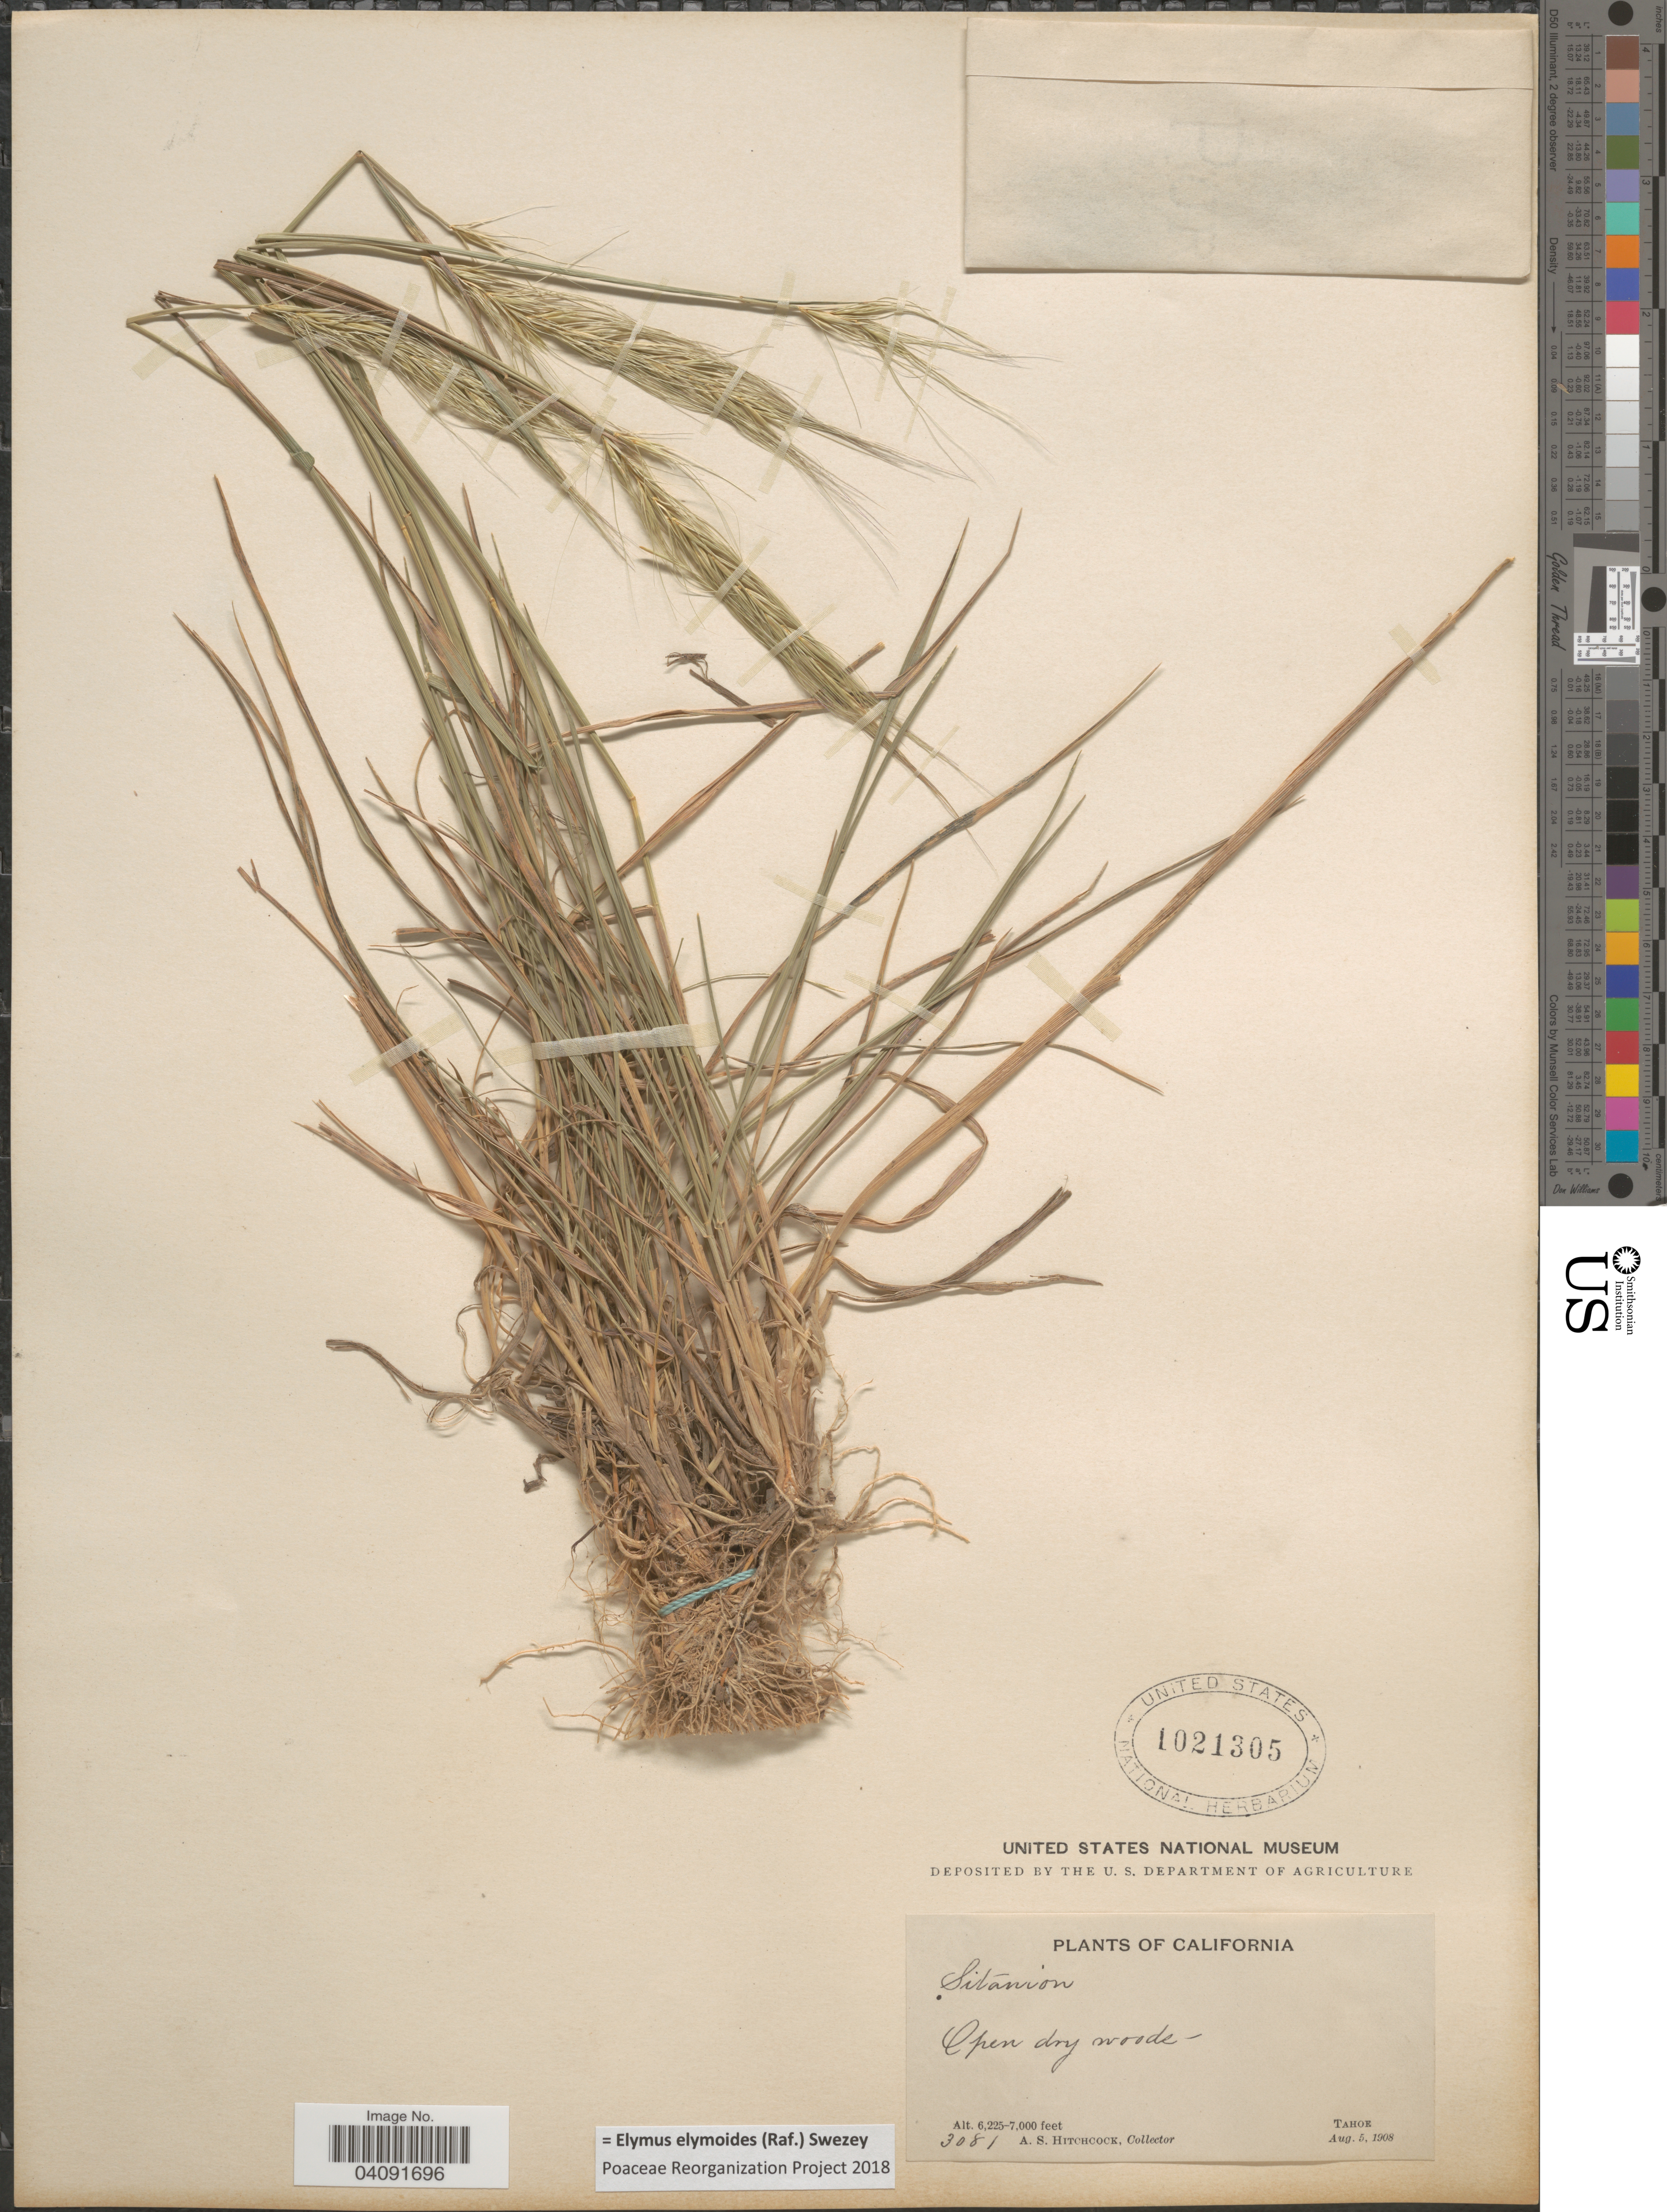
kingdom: Plantae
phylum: Tracheophyta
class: Liliopsida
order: Poales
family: Poaceae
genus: Elymus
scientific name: Elymus elymoides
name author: (Raf.) Swezey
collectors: A. S. Hitchcock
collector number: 3081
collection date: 1908-08-05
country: United States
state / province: California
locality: Tahoe.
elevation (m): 1897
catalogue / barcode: US 1021305